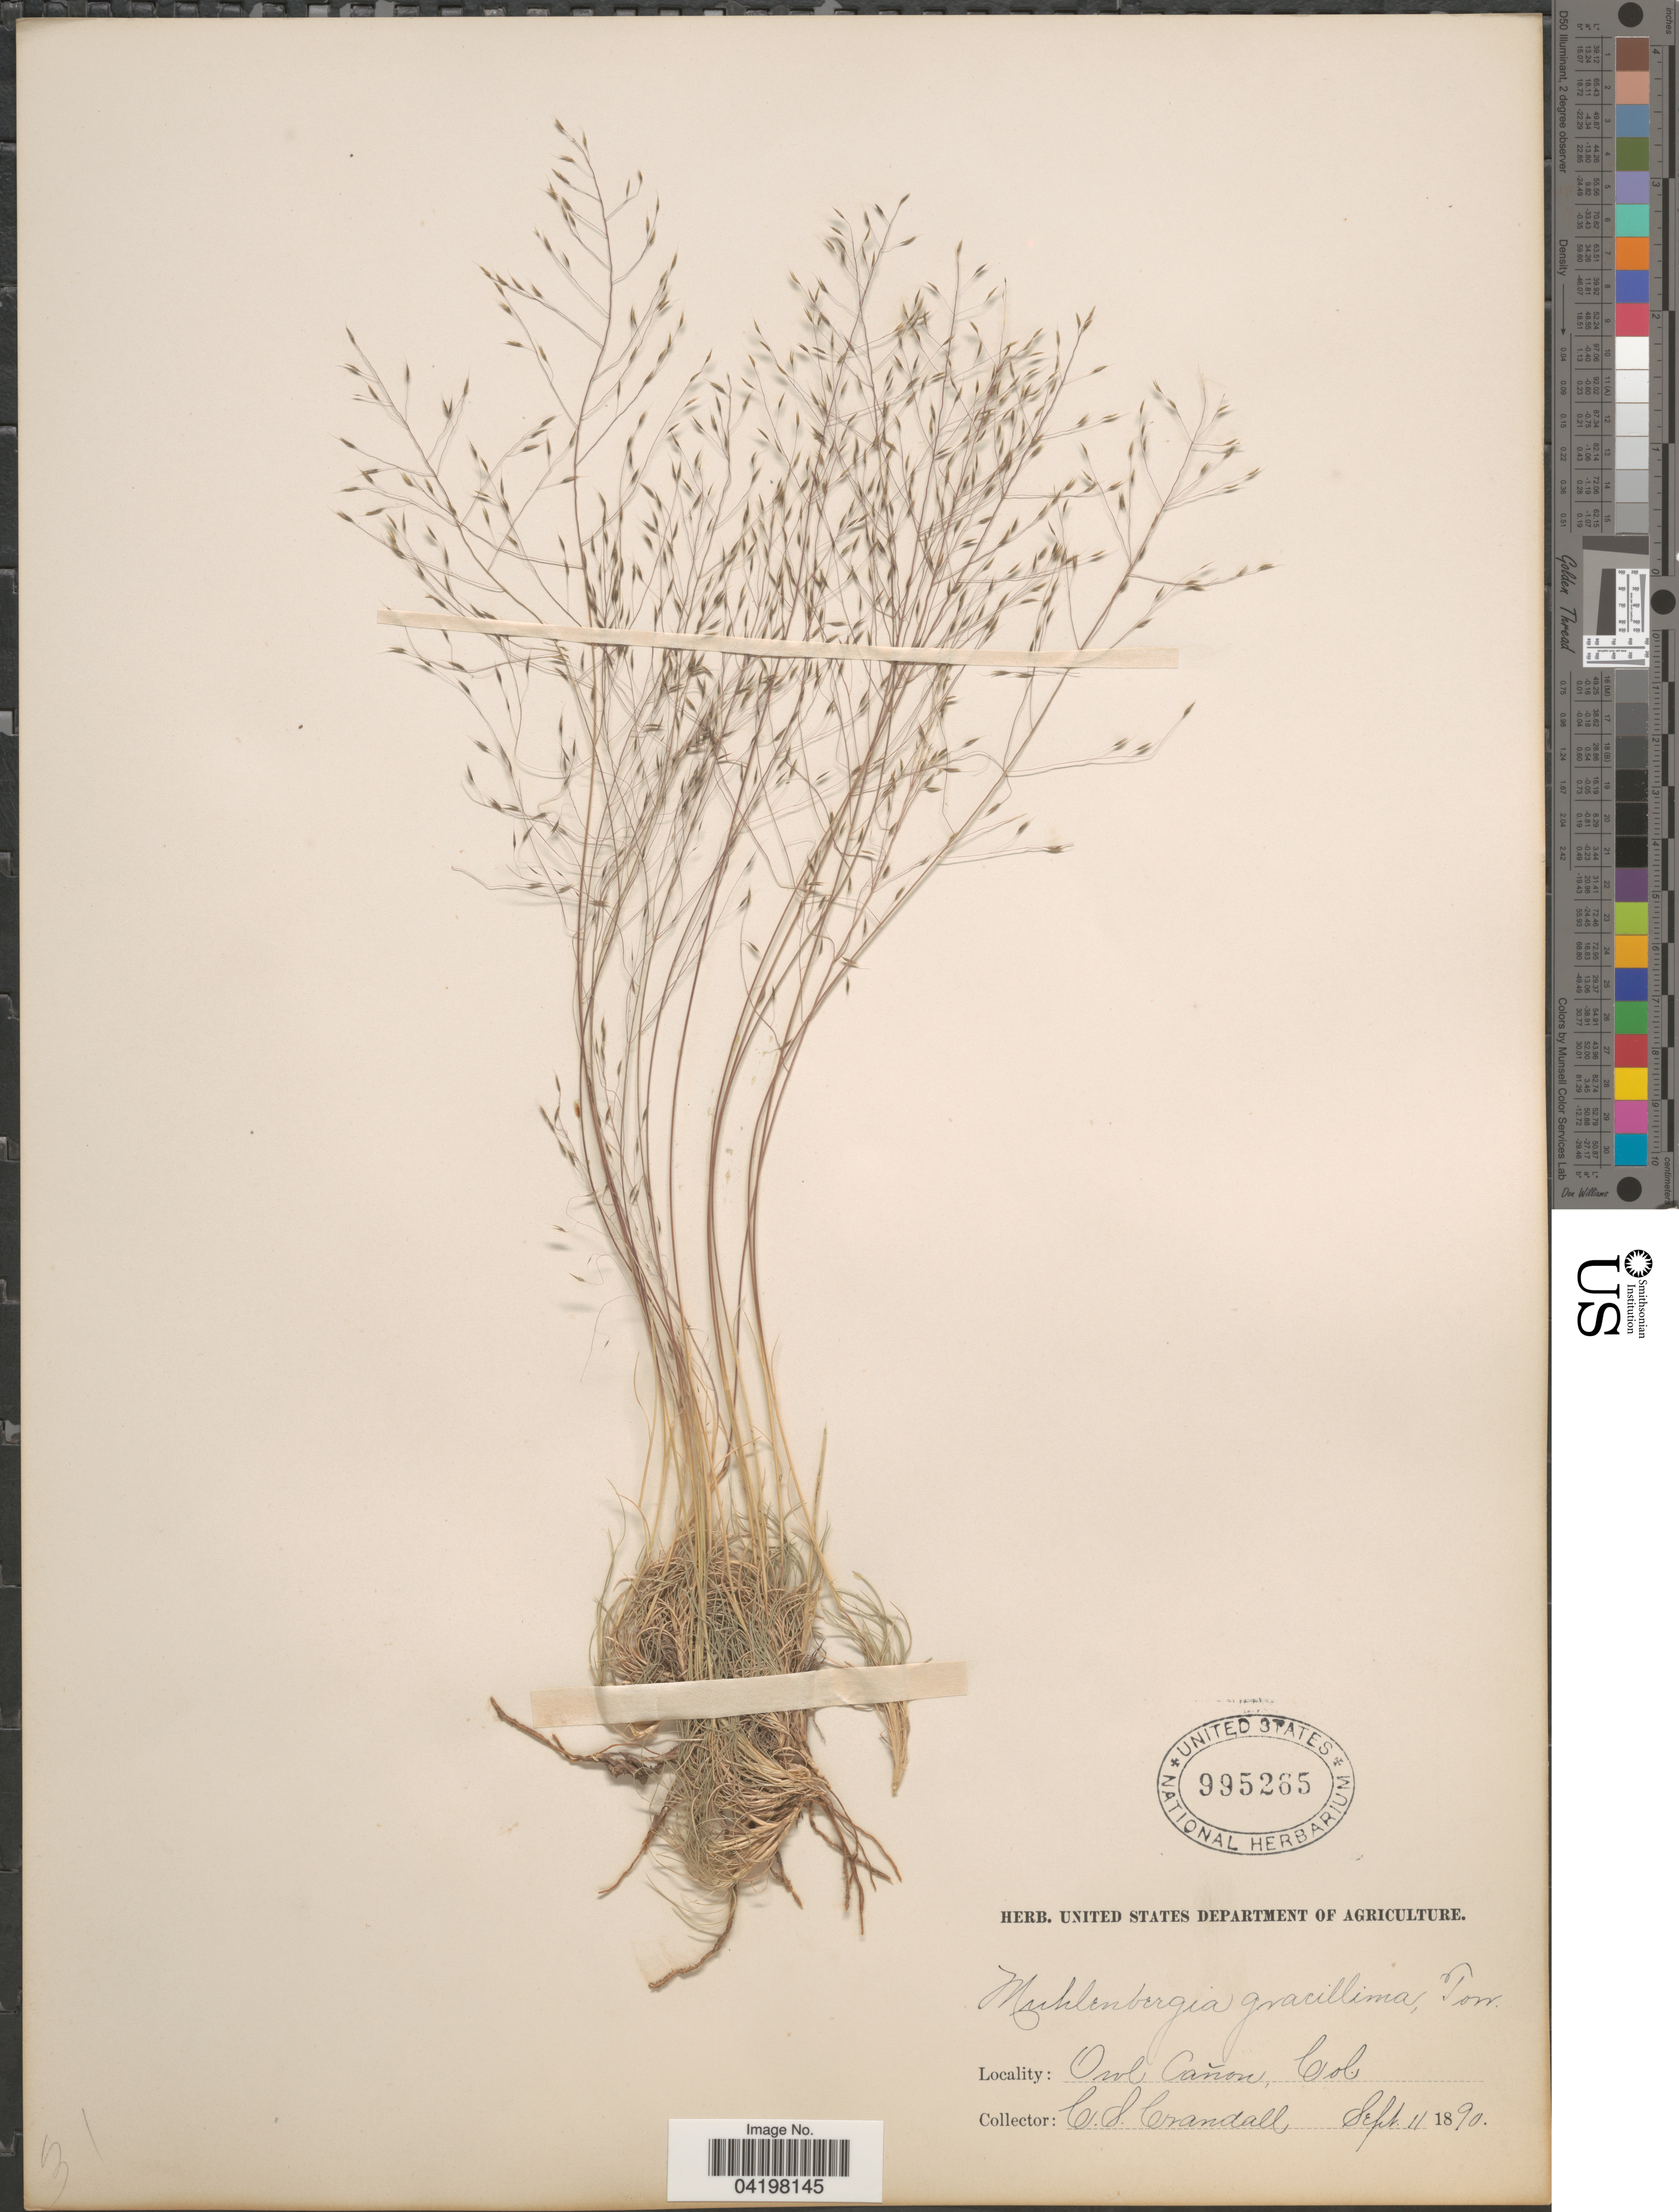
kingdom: Plantae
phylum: Tracheophyta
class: Liliopsida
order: Poales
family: Poaceae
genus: Muhlenbergia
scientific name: Muhlenbergia torreyi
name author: (Kunth) Hitchc. ex Bush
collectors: C. Crandall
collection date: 1890-09-11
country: United States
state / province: Colorado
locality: Owl Cañon.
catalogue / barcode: US 995265